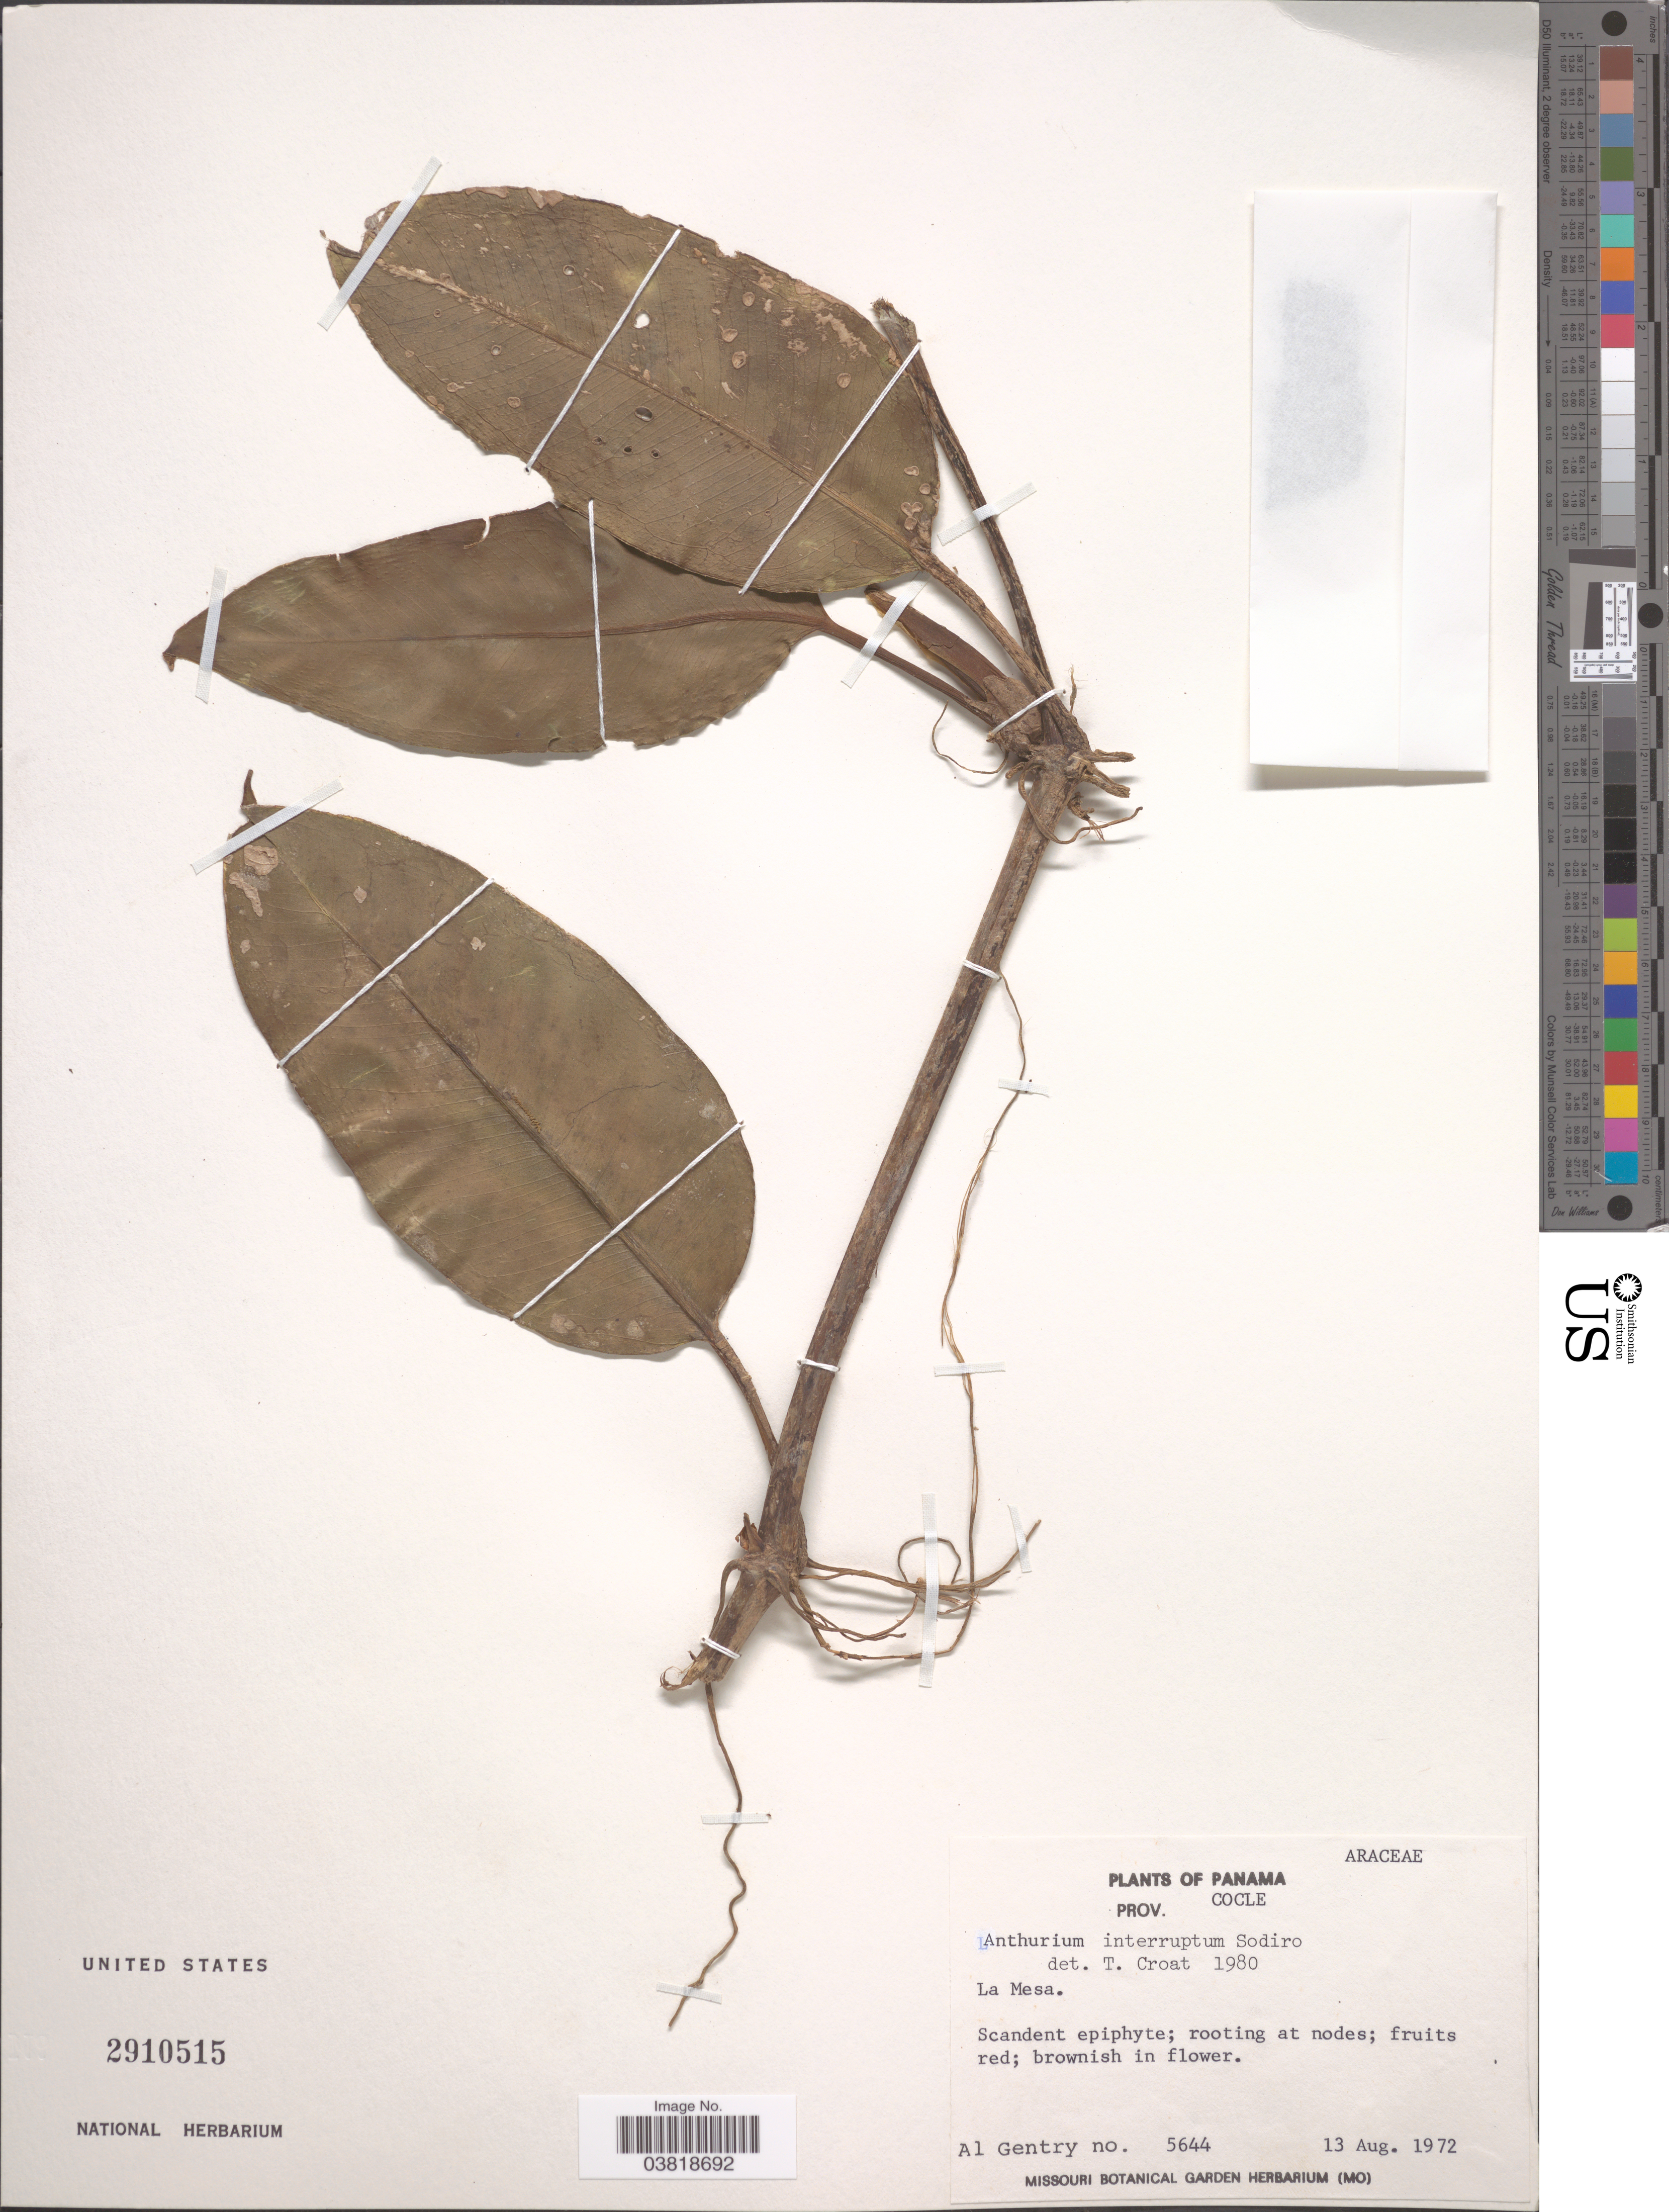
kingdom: Plantae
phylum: Tracheophyta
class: Liliopsida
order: Alismatales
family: Araceae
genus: Anthurium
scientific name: Anthurium interruptum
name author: Sodiro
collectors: A. H. Gentry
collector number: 5644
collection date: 1972-08-13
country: Panama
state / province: Cocle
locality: La Mesa.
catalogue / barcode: US 2910515